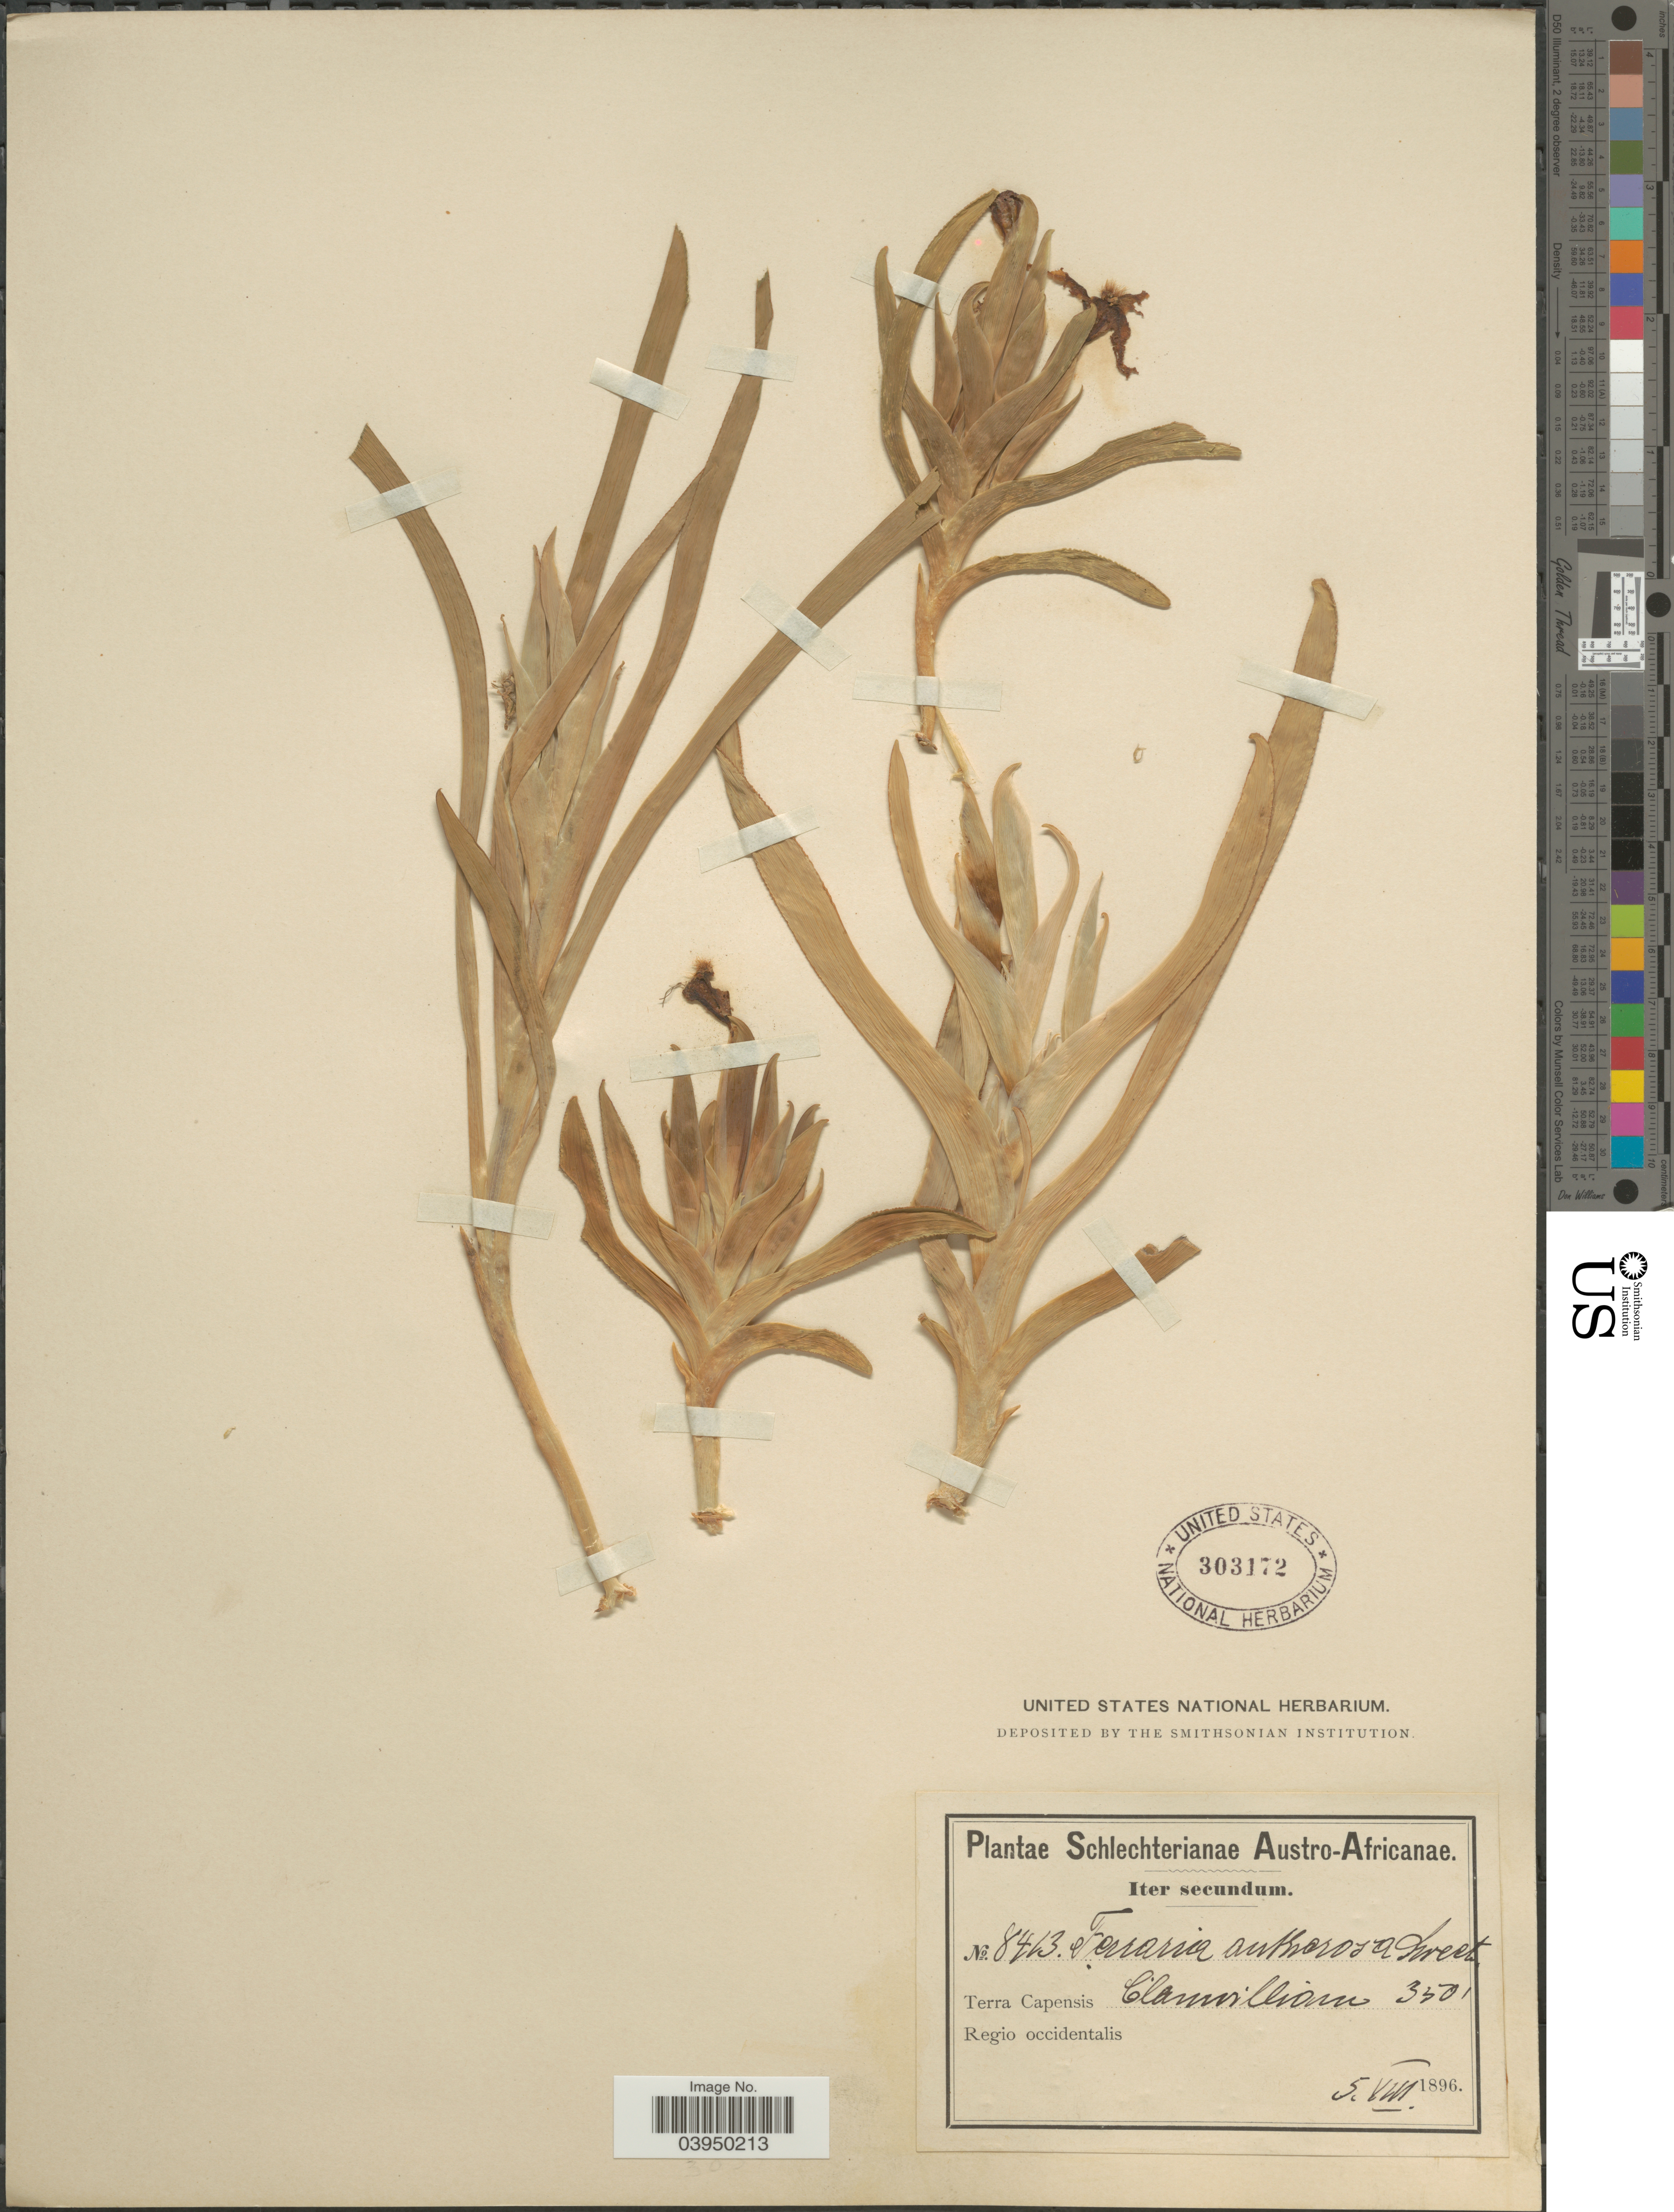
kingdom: Plantae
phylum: Tracheophyta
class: Liliopsida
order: Asparagales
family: Iridaceae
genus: Ferraria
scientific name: Ferraria antherosa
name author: Ker Gawl.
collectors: Schlechter, --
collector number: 8413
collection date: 1896-08-05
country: South Africa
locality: Austro-Africanae. Terra Capensis Clanwilliam. Regio occidentalis.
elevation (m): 107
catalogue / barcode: US 303172